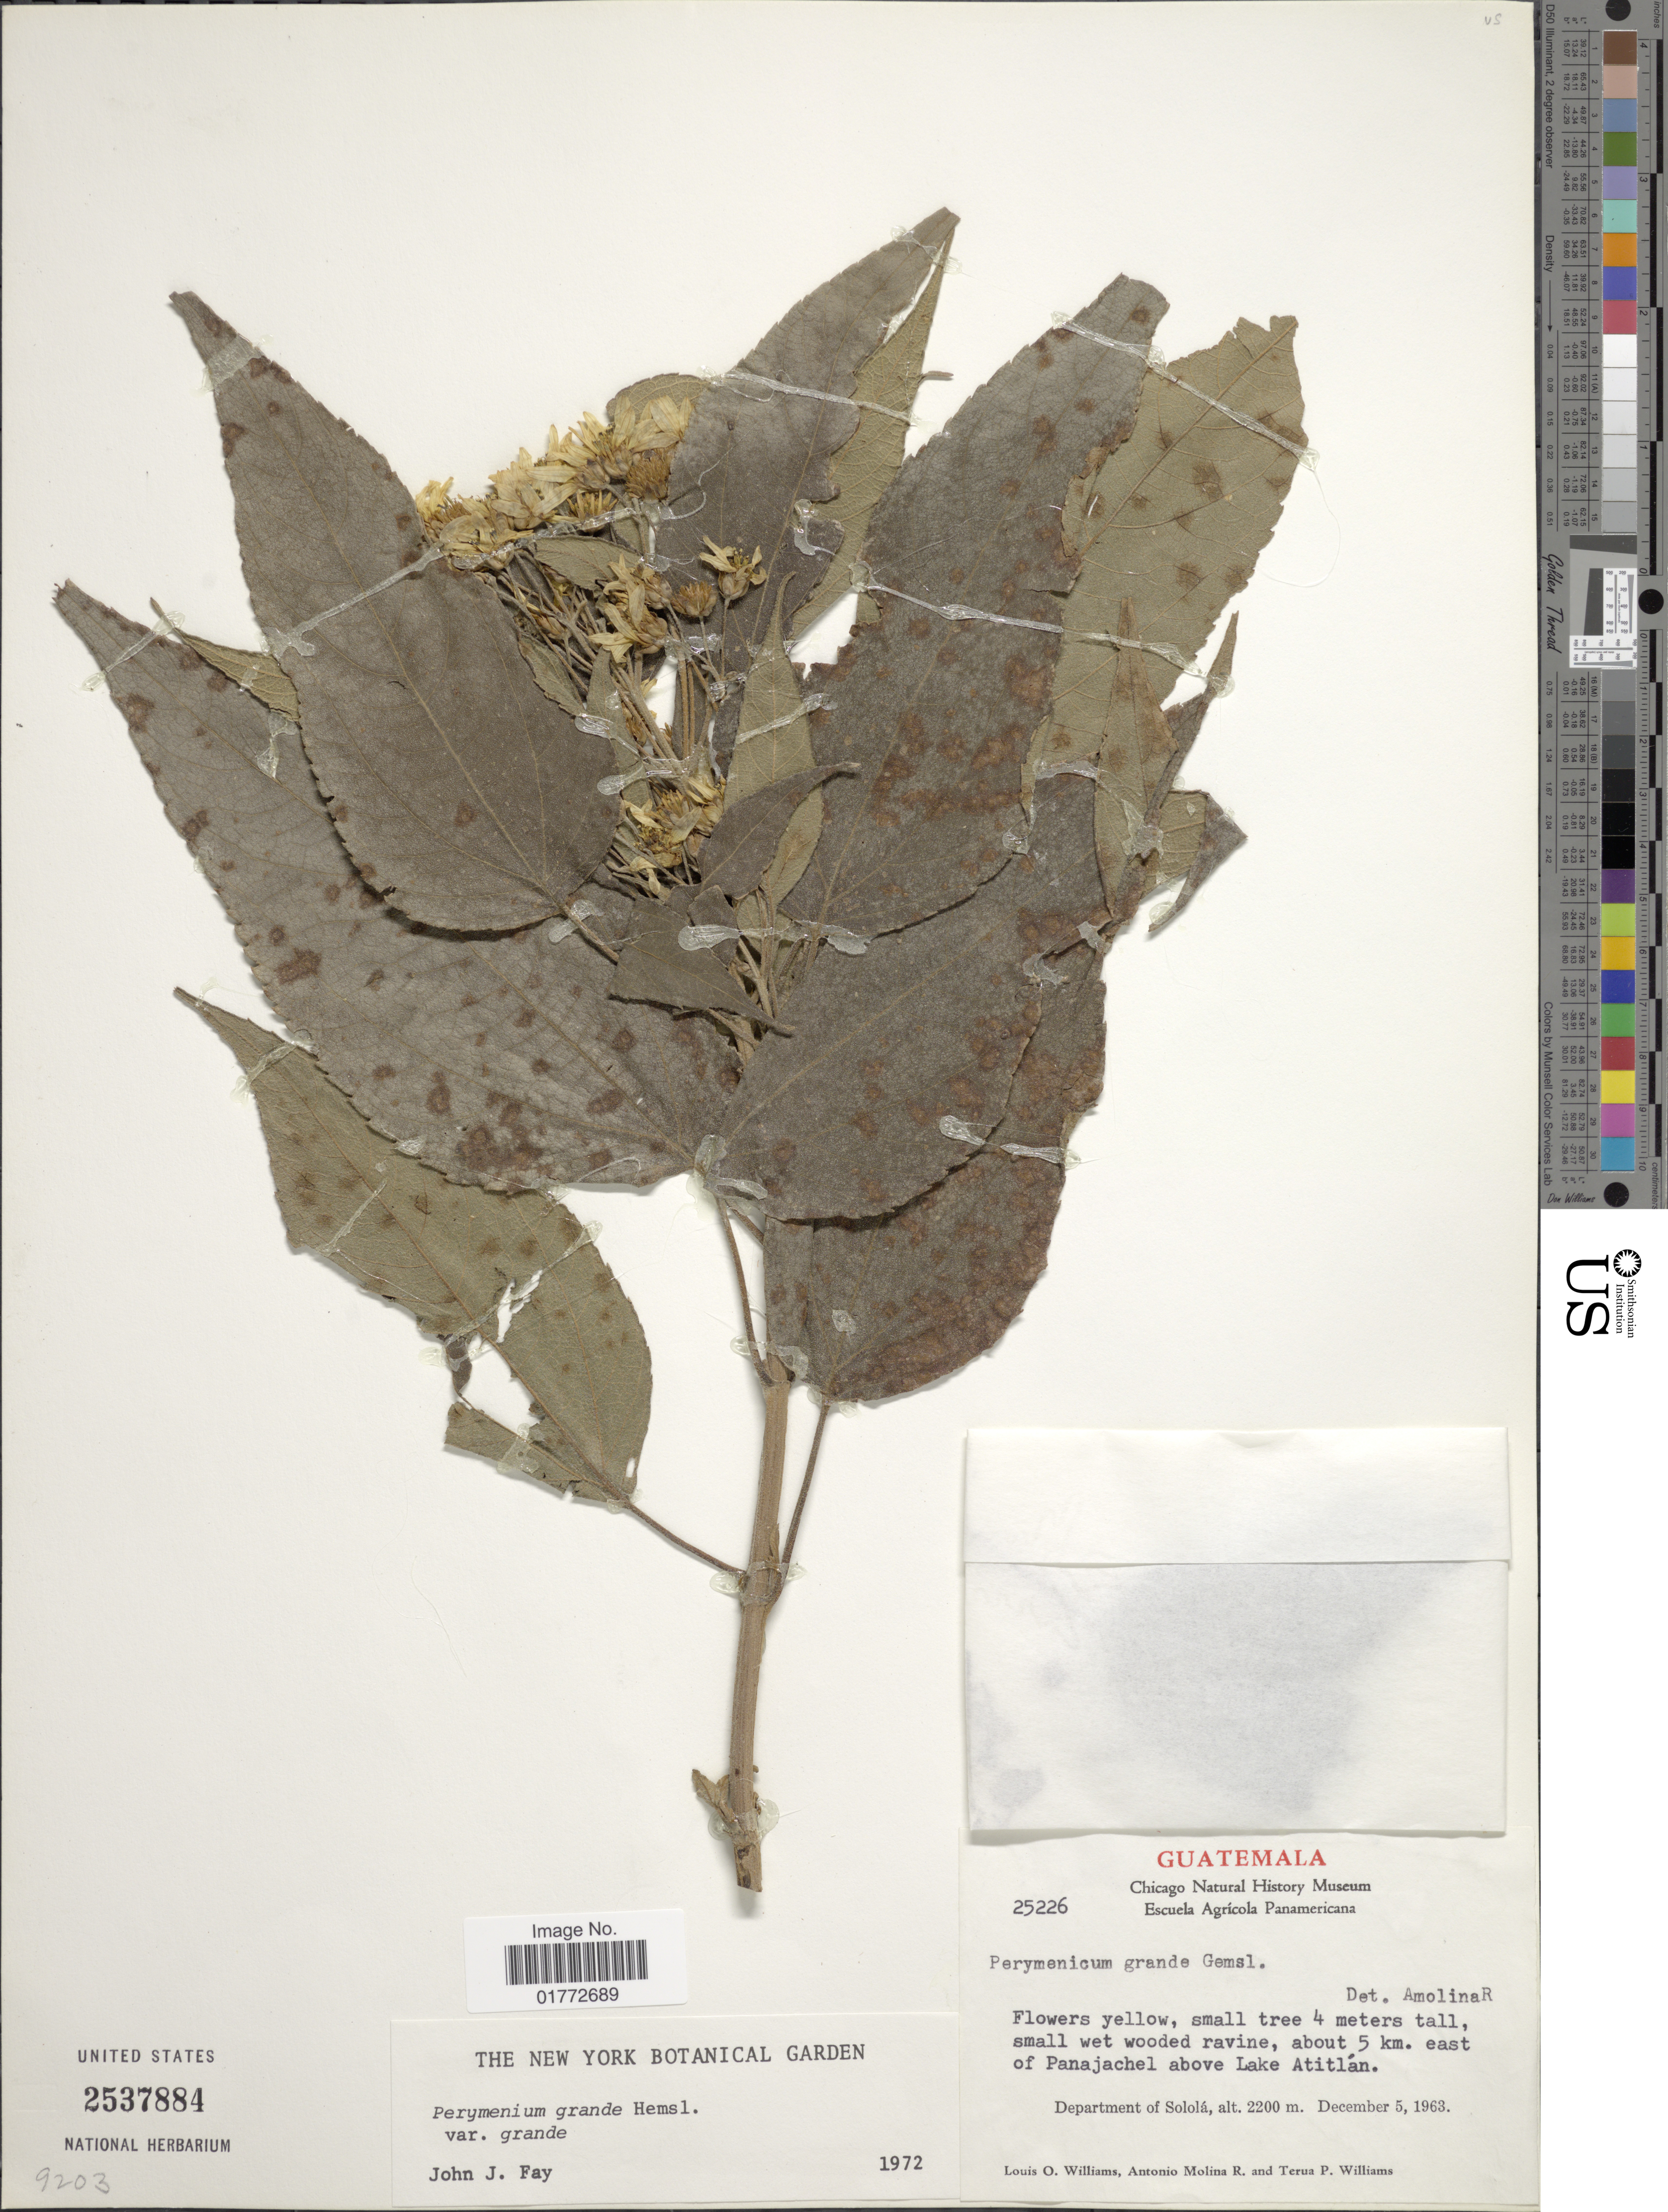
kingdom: Plantae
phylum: Tracheophyta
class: Magnoliopsida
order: Asterales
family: Asteraceae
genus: Perymenium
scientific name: Perymenium grande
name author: Hemsl.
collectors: L. O. Williams, A. Molina R. & T. P. Williams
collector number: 25226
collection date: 1963-12-05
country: Guatemala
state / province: Sololá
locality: About 5 km. east of Panajachel above Lake Atitlan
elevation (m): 2200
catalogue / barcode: US 2537884